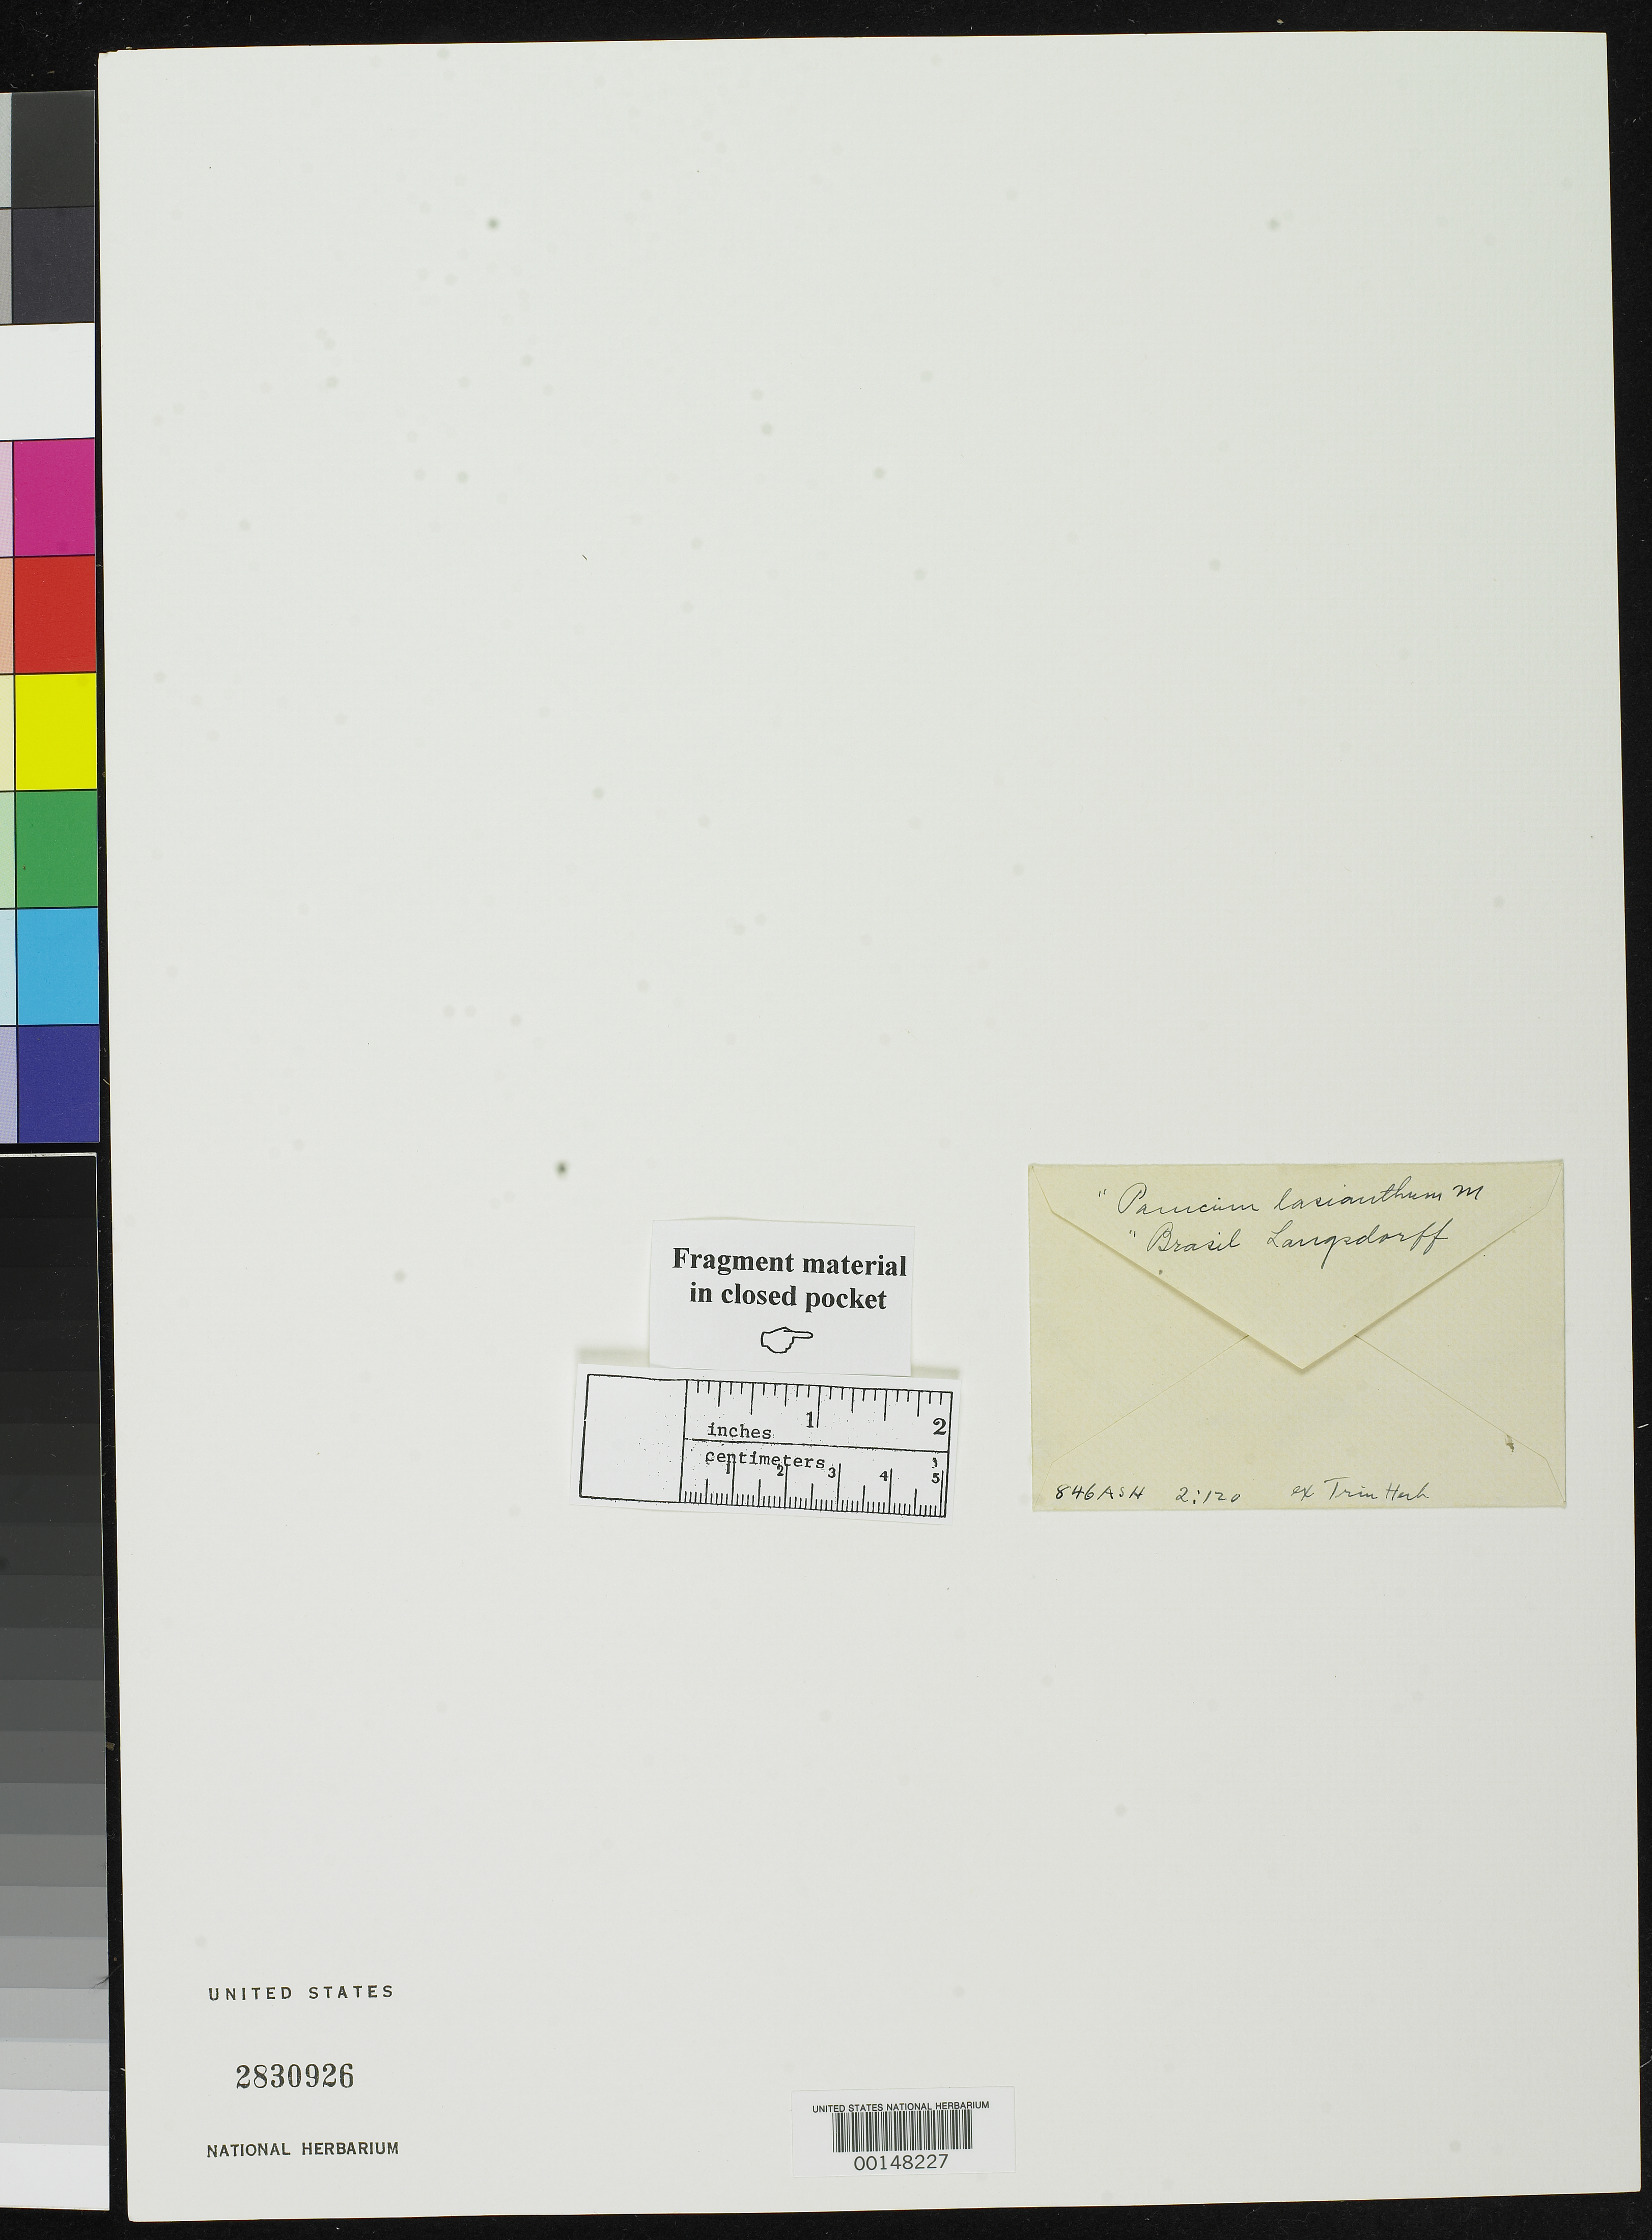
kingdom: Plantae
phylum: Tracheophyta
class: Liliopsida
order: Poales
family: Poaceae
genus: Panicum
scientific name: Panicum lasianthum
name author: Trin.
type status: Type Fragment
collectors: G. H. von Langsdorff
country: Brazil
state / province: Minas Gerais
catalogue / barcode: US 2830926